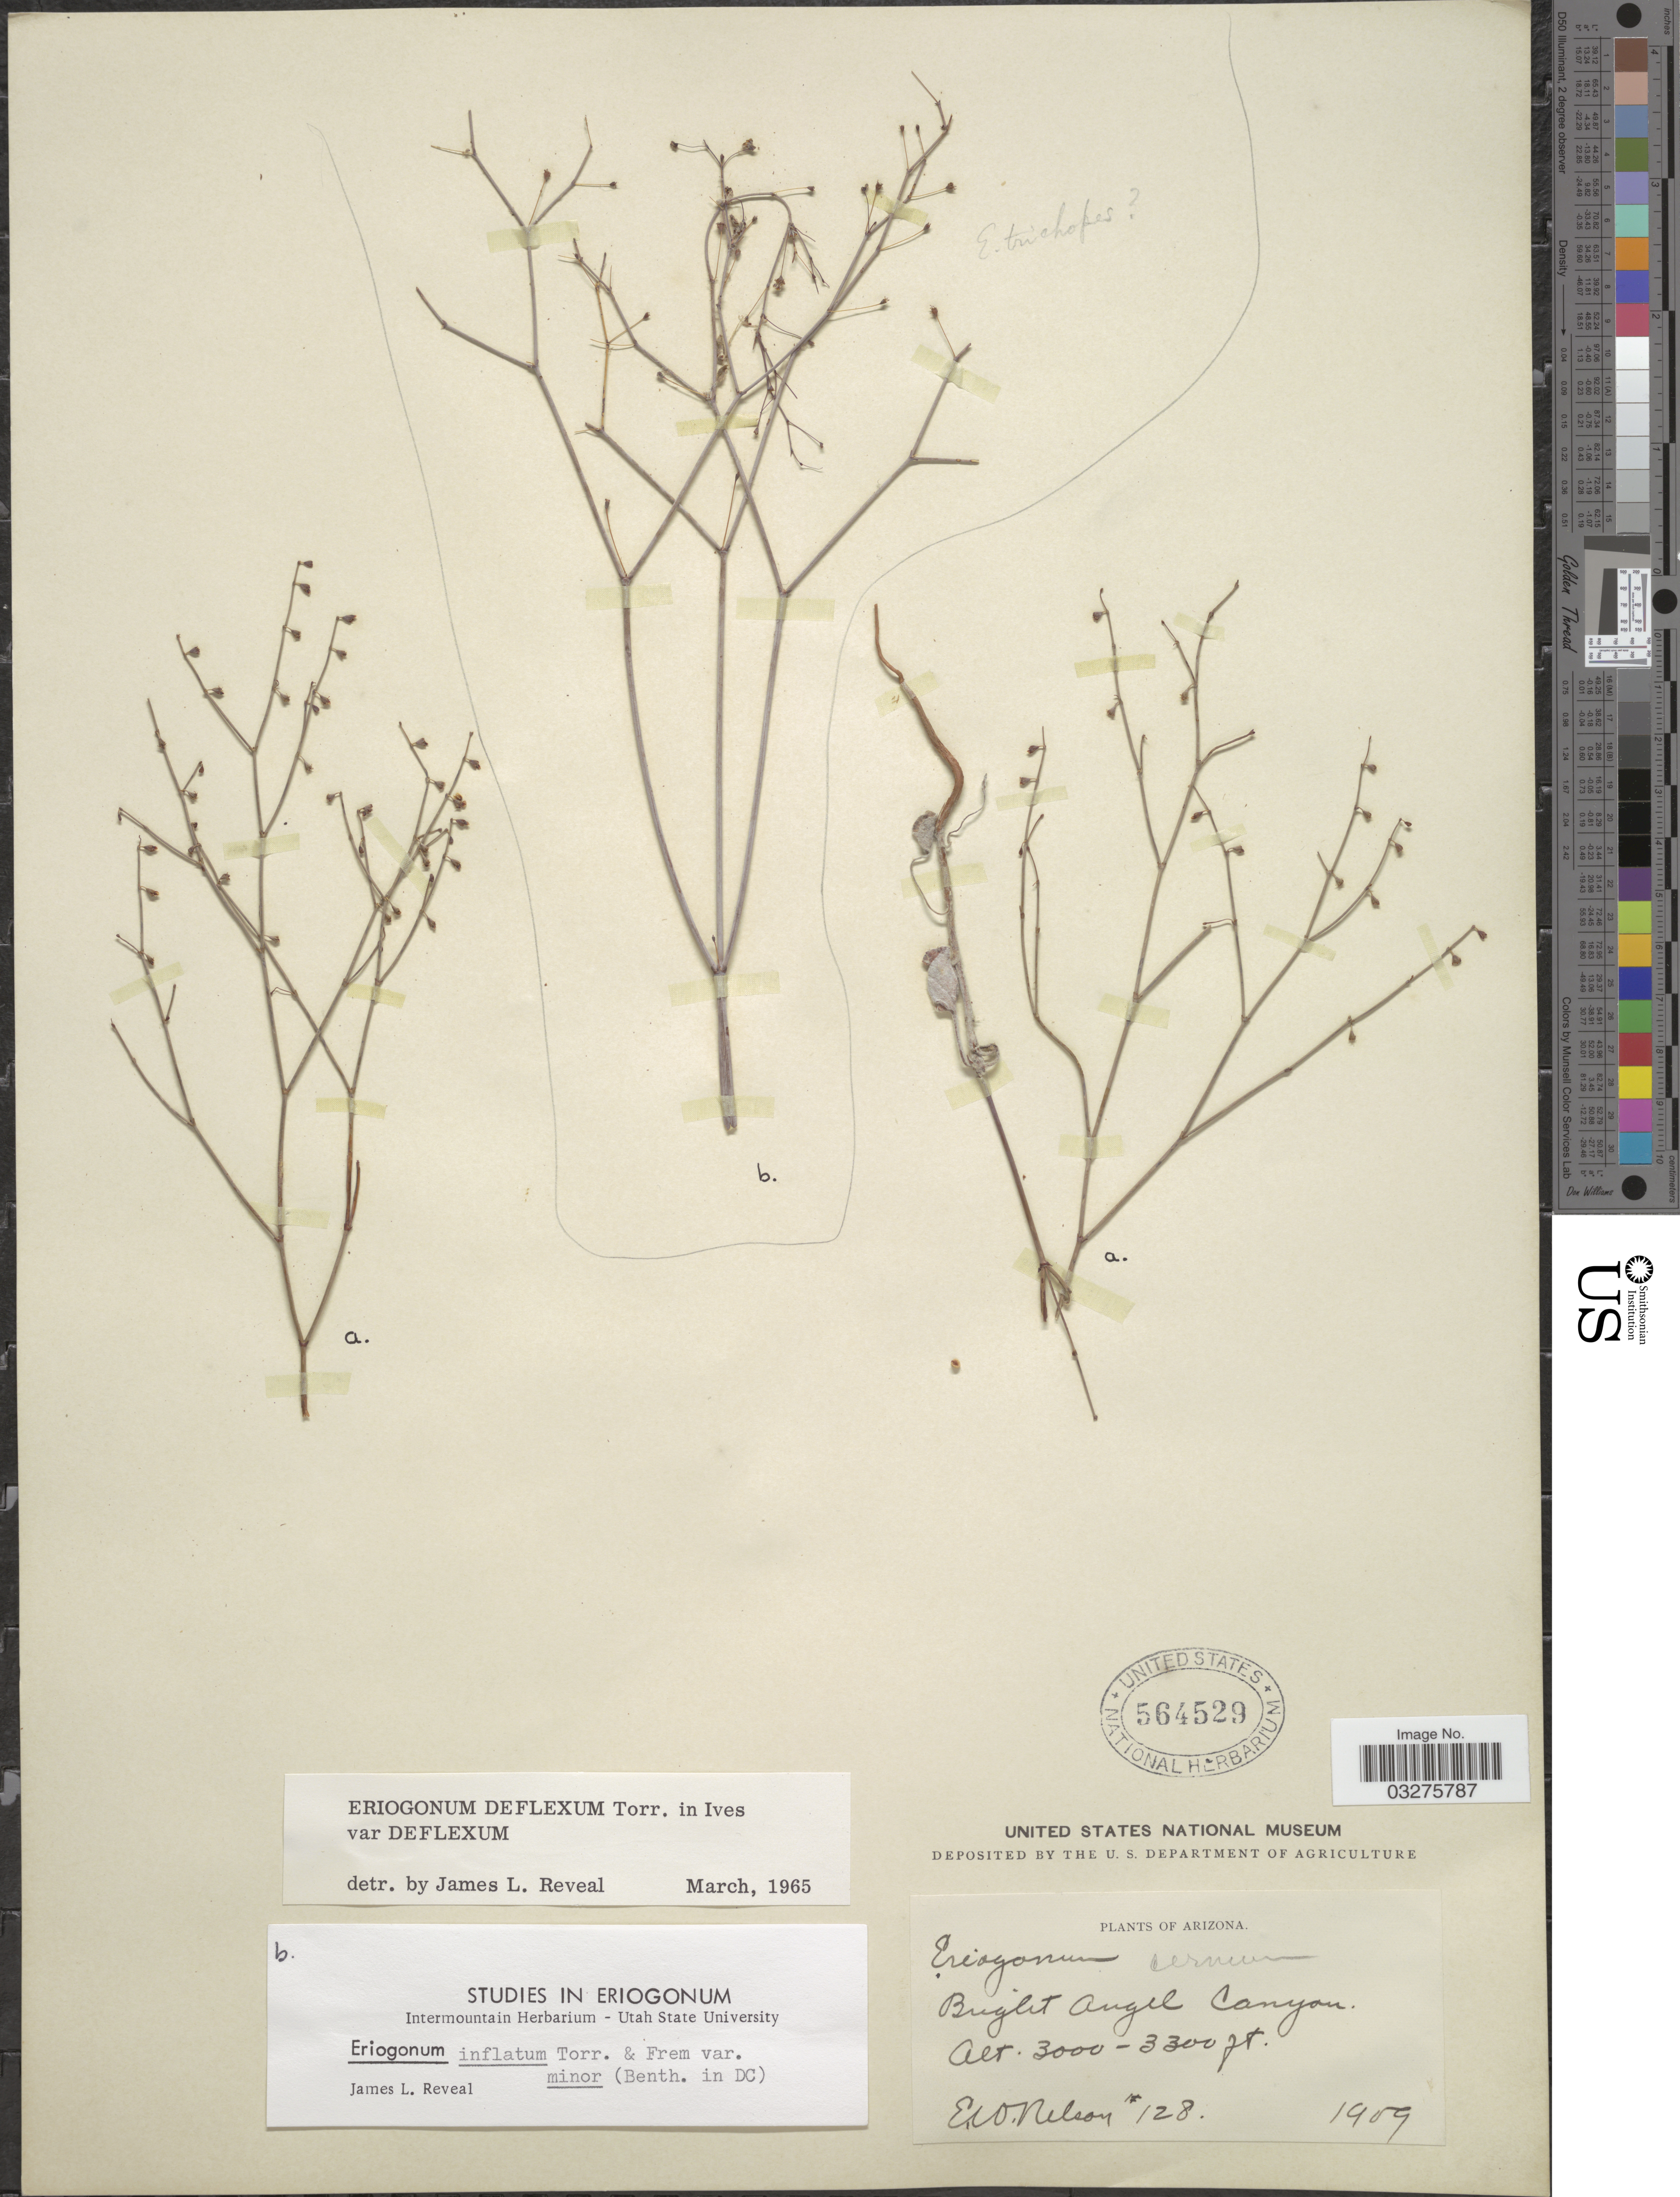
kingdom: Plantae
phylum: Tracheophyta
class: Magnoliopsida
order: Caryophyllales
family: Polygonaceae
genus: Eriogonum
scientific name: Eriogonum deflexum var. deflexum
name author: Torr. in Ives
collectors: E. W. Nelson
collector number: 128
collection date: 1909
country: United States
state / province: Arizona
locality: Buglit Angel Canyon.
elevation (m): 914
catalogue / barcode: US 564529